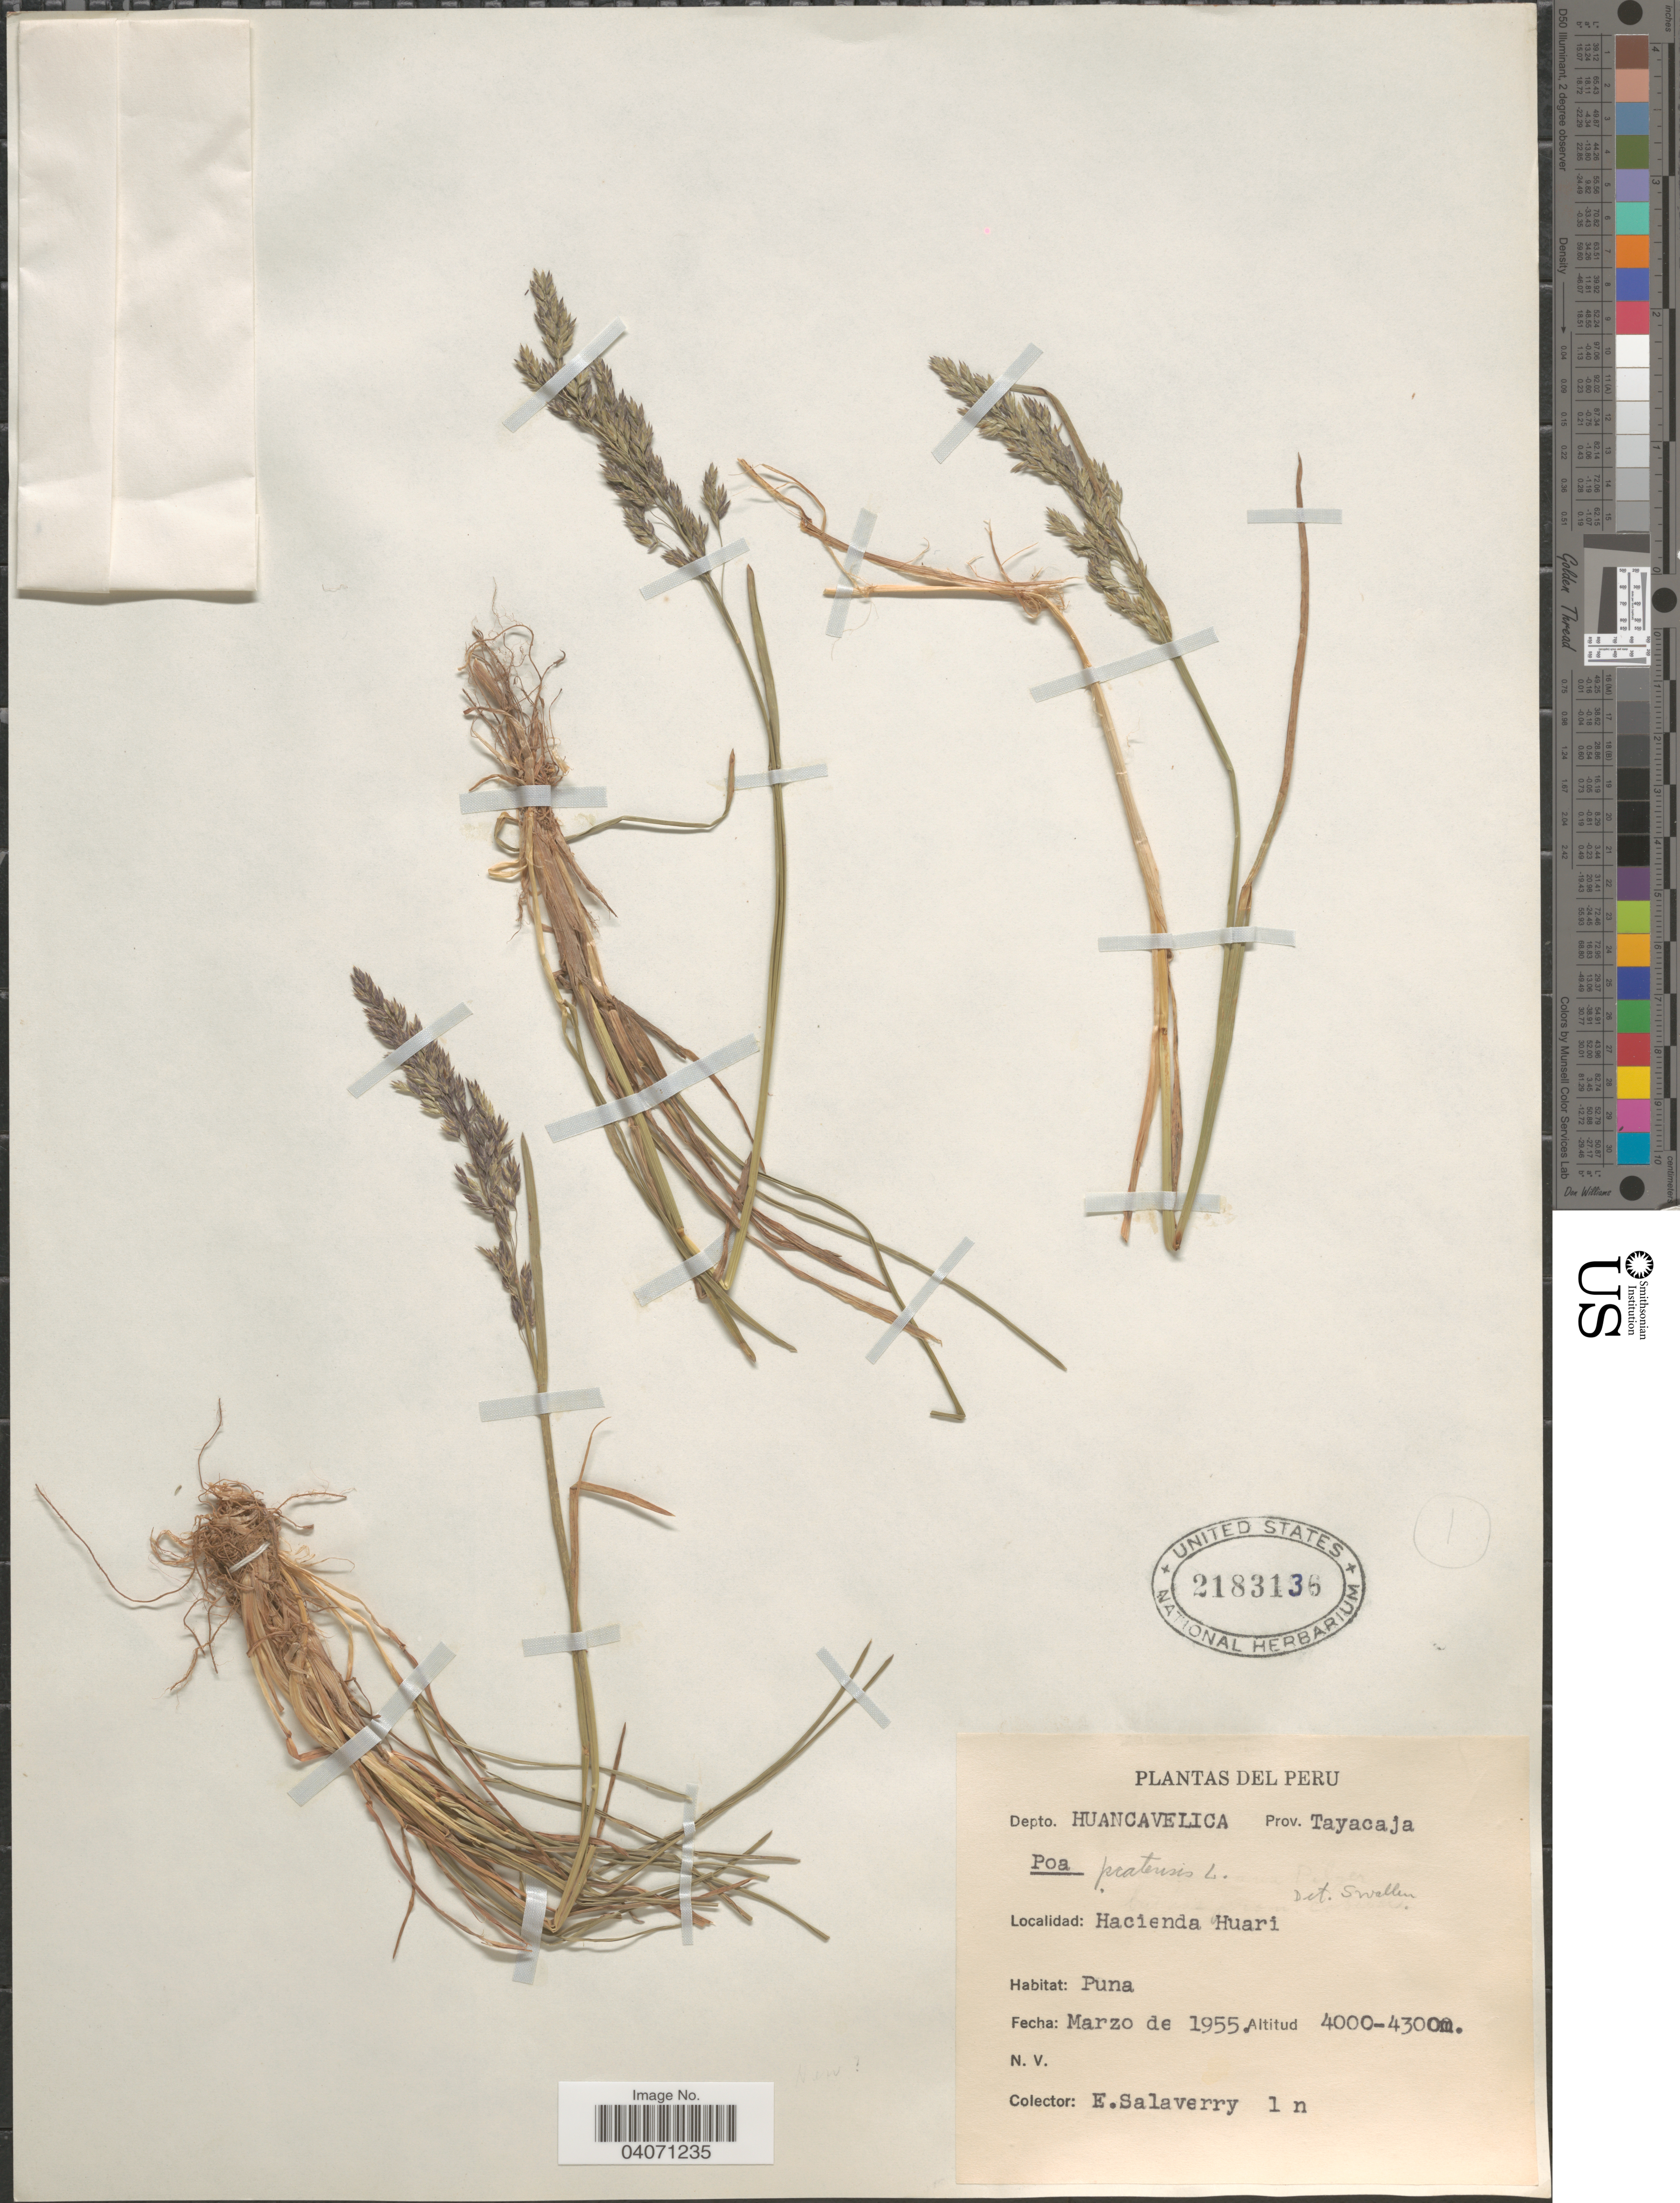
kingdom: Plantae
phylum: Tracheophyta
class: Liliopsida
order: Poales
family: Poaceae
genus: Poa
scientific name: Poa pratensis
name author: L.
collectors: E. Salaverry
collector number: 1n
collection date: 1955-03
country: Peru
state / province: Huancavelica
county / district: Tayacaja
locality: Depto. Huancavelica Prov. Tayacaja. Hacienda Huari. Puna.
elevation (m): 4000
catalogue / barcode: US 2183136